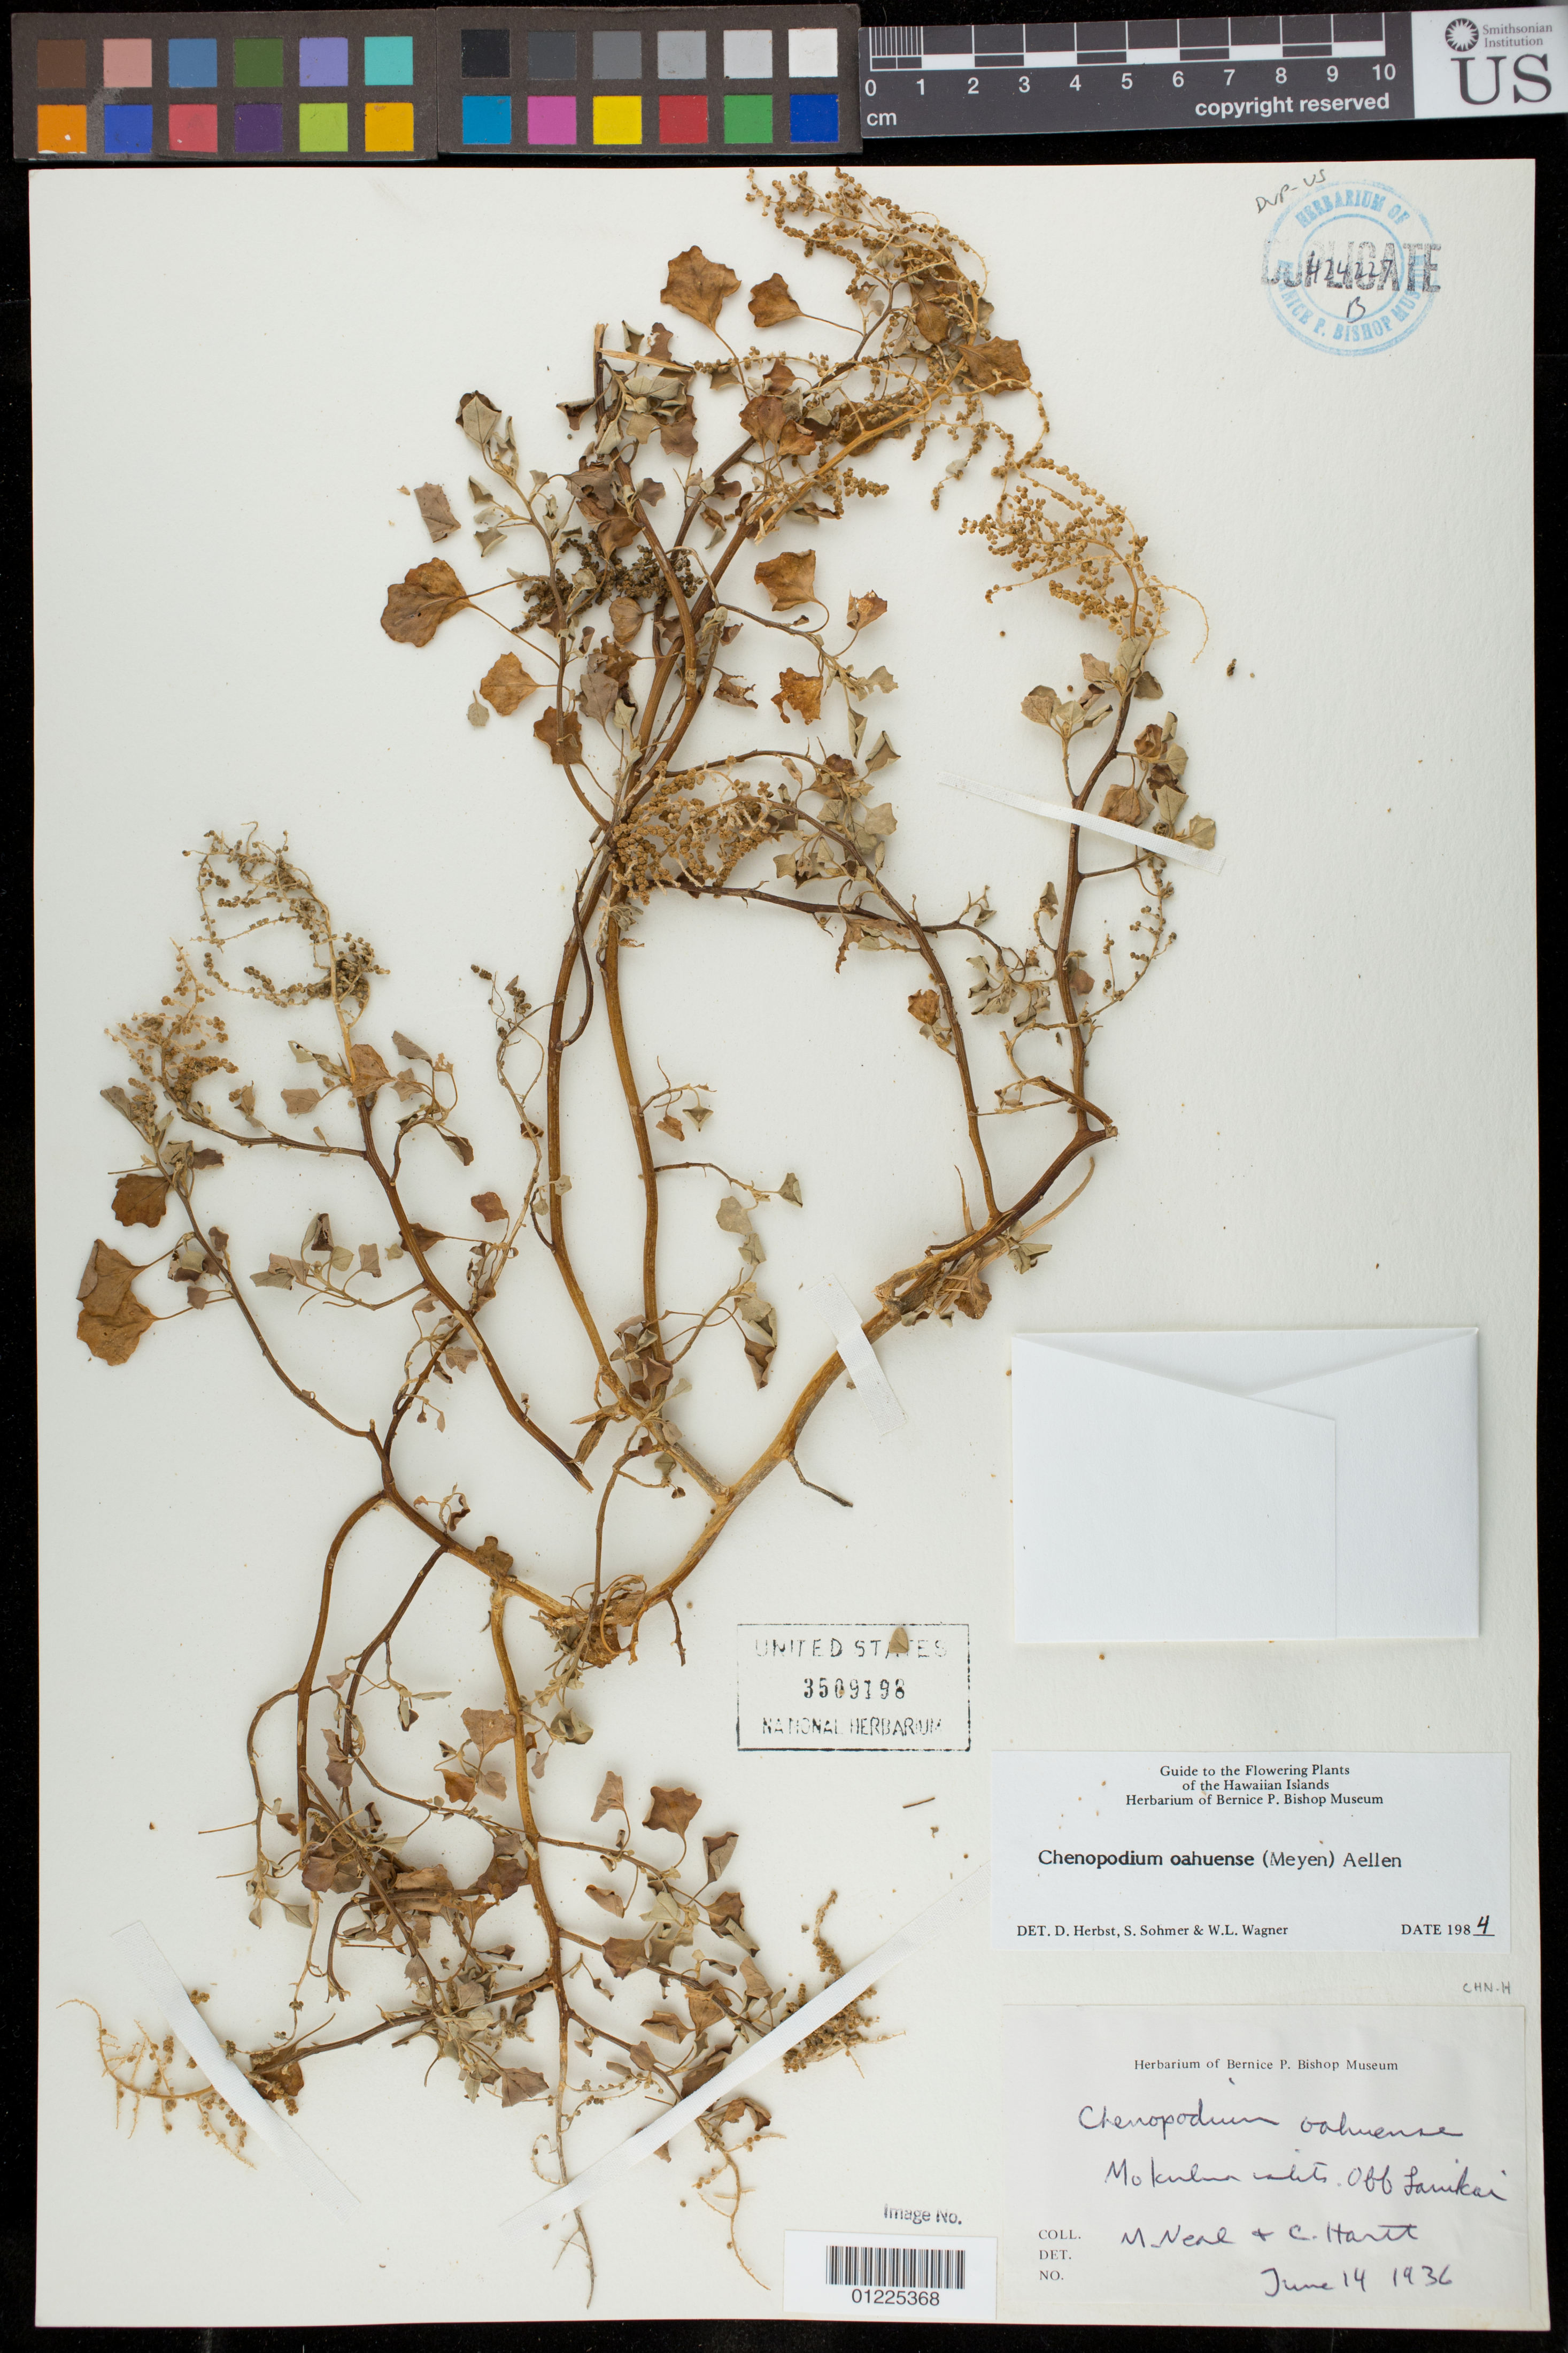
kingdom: Plantae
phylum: Tracheophyta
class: Magnoliopsida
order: Caryophyllales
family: Amaranthaceae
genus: Chenopodium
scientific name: Chenopodium oahuense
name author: (Meyen) Aellen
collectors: W. Ning & C. Hartt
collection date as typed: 14 Jun 1936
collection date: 1936-06-14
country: United States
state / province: Hawaii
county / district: Honolulu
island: Oahu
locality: Mokulua Islets, off Lanikai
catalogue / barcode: US 3509198